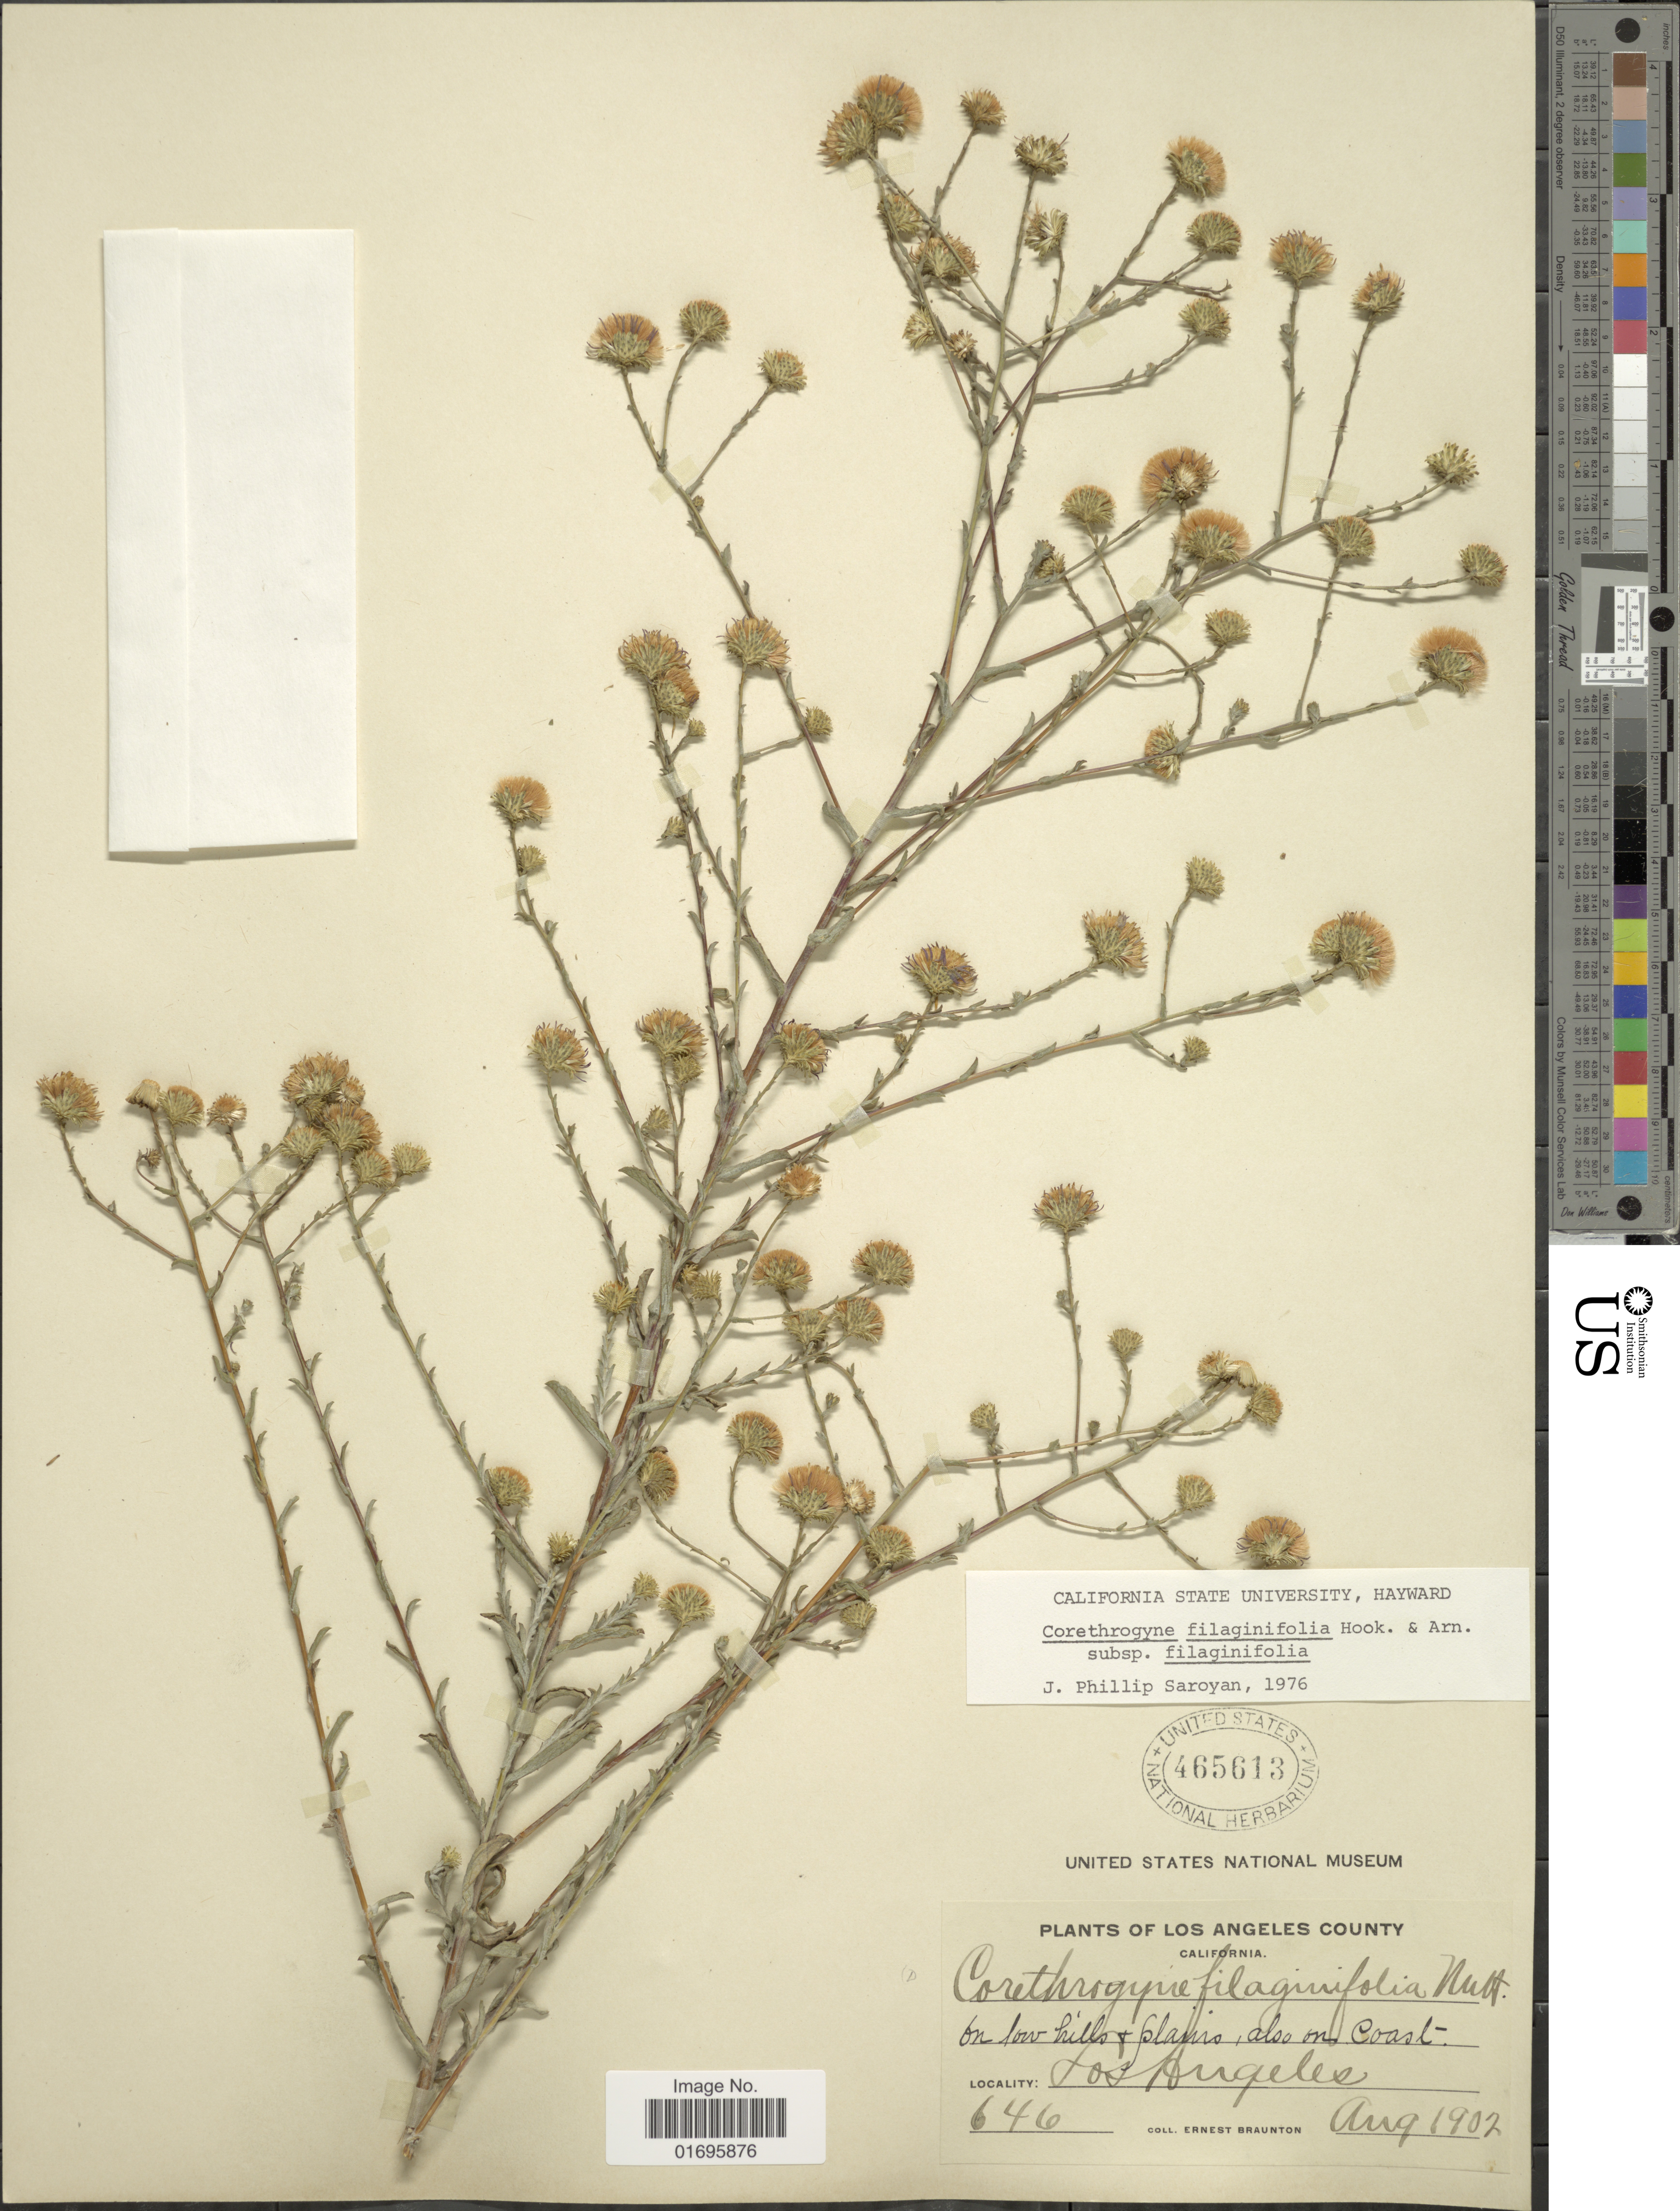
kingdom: Plantae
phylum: Tracheophyta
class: Magnoliopsida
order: Asterales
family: Asteraceae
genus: Corethrogyne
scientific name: Corethrogyne filaginifolia var. filaginifolia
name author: (Hook.) Nutt.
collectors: E. Braunton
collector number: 646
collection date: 1902-08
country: United States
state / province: California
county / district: Los Angeles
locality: Los Angeles County. Los Angeles.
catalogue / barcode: US 465613